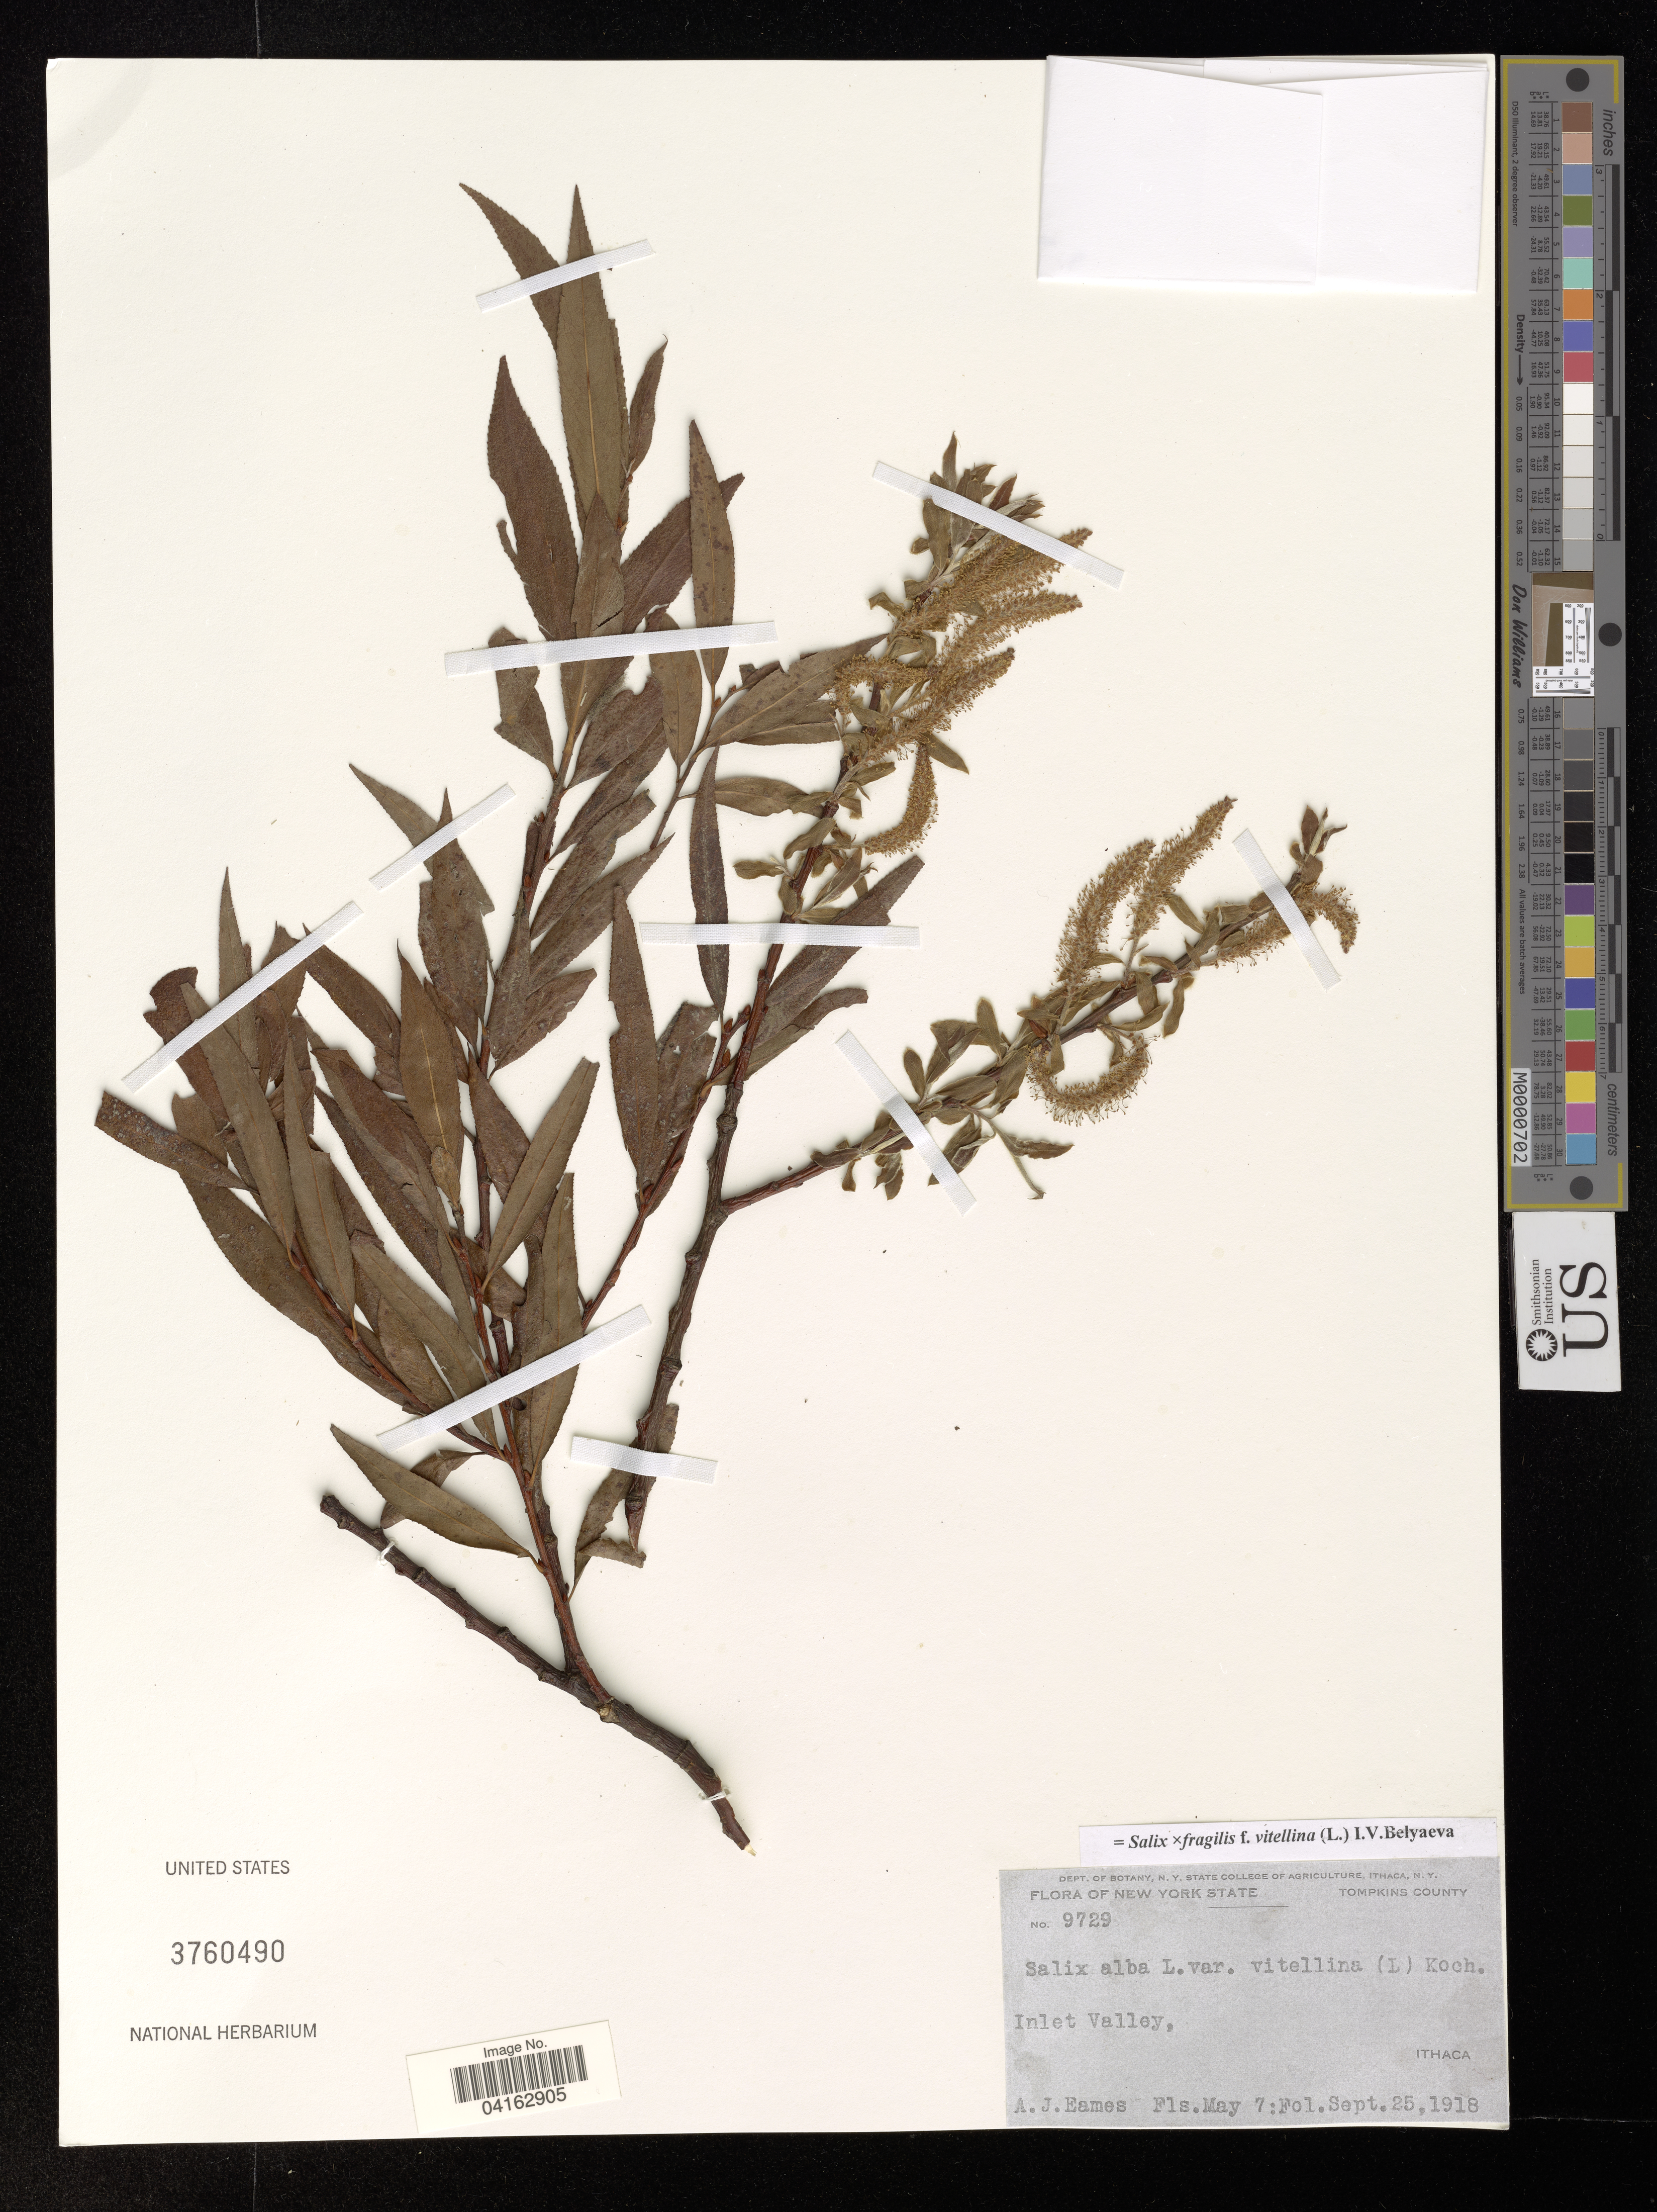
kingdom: Plantae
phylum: Tracheophyta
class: Magnoliopsida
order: Malpighiales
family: Salicaceae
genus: Salix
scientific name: Salix x fragilis f. vitellina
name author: (L.) I.V.Belyaeva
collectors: A. J. Eames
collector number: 9729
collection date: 1918-05-07/1918-09-25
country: United States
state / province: New York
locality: Tompkins County. Inlet Valley. Ithaca.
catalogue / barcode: US 3760490